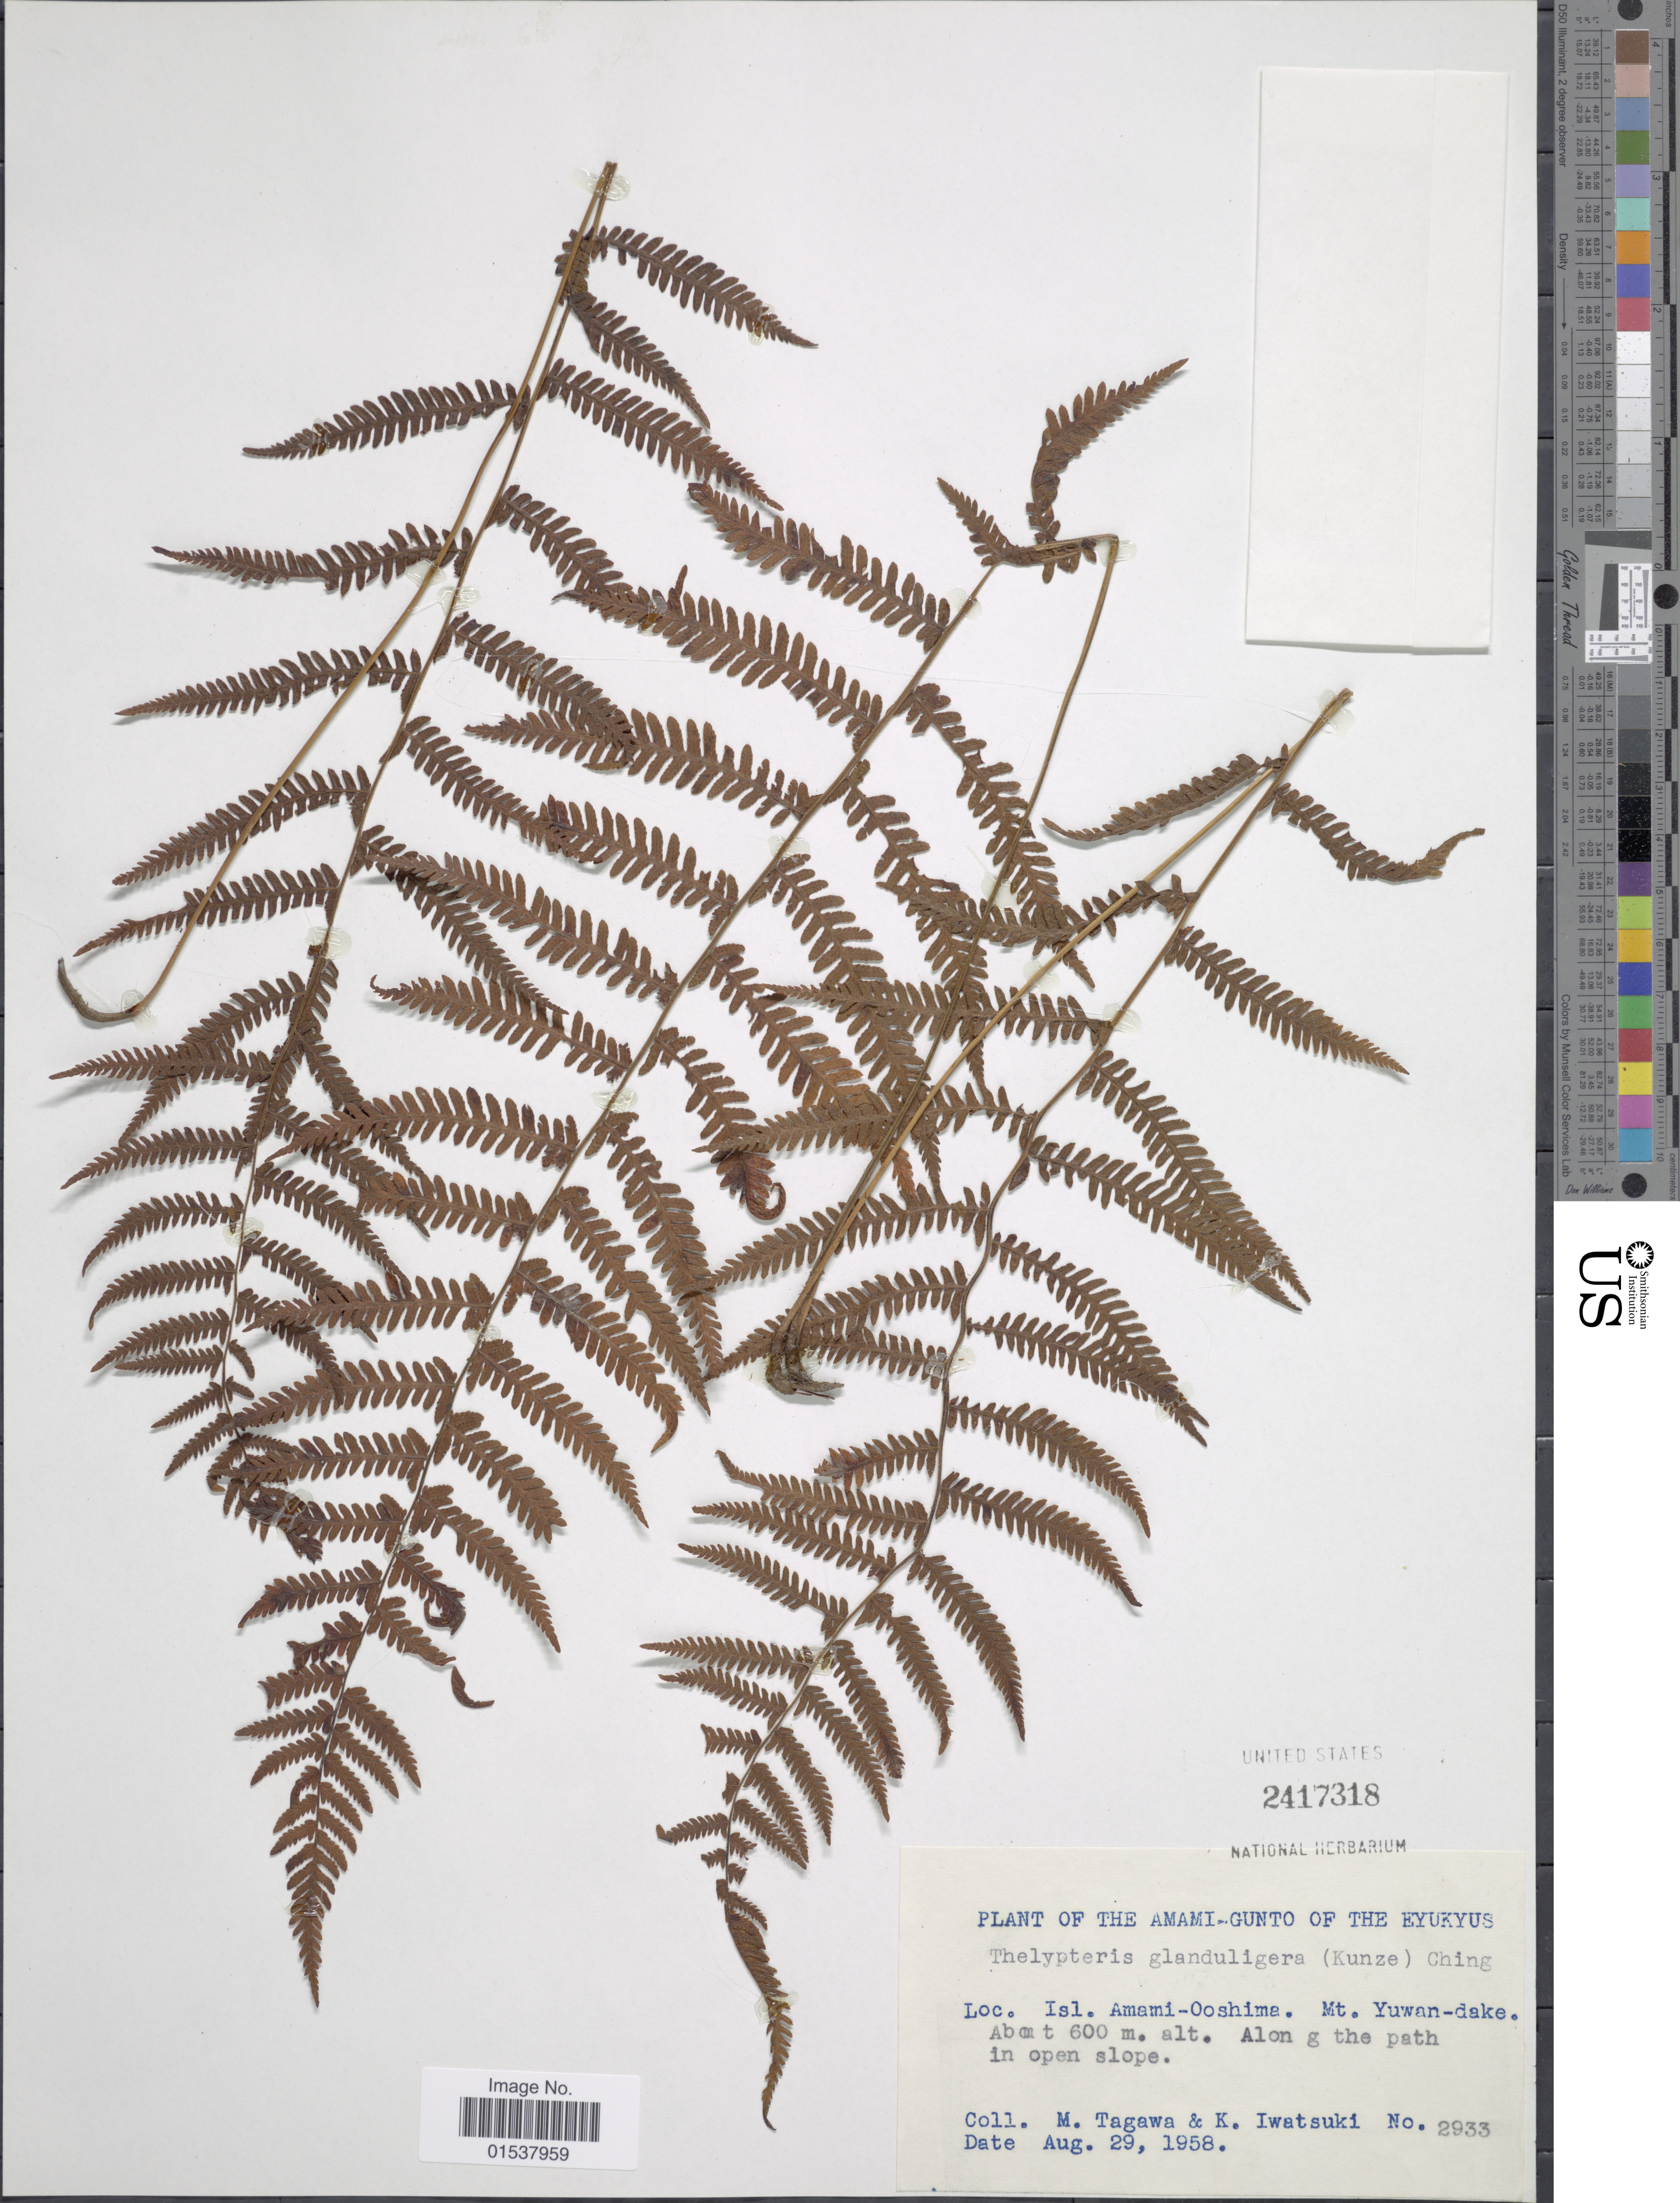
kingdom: Plantae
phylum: Tracheophyta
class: Polypodiopsida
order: Polypodiales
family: Thelypteridaceae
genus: Parathelypteris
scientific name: Parathelypteris glanduligera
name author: (Kunze) Ching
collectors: M. Tagawa & K. Iwatsuki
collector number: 2933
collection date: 1958-08-29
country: Japan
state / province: Okinawa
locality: Amami-Gunto of the Ryukyus, isl. Amami-Ooshima, Mt. Yuwan-dake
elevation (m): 600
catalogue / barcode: US 2417318